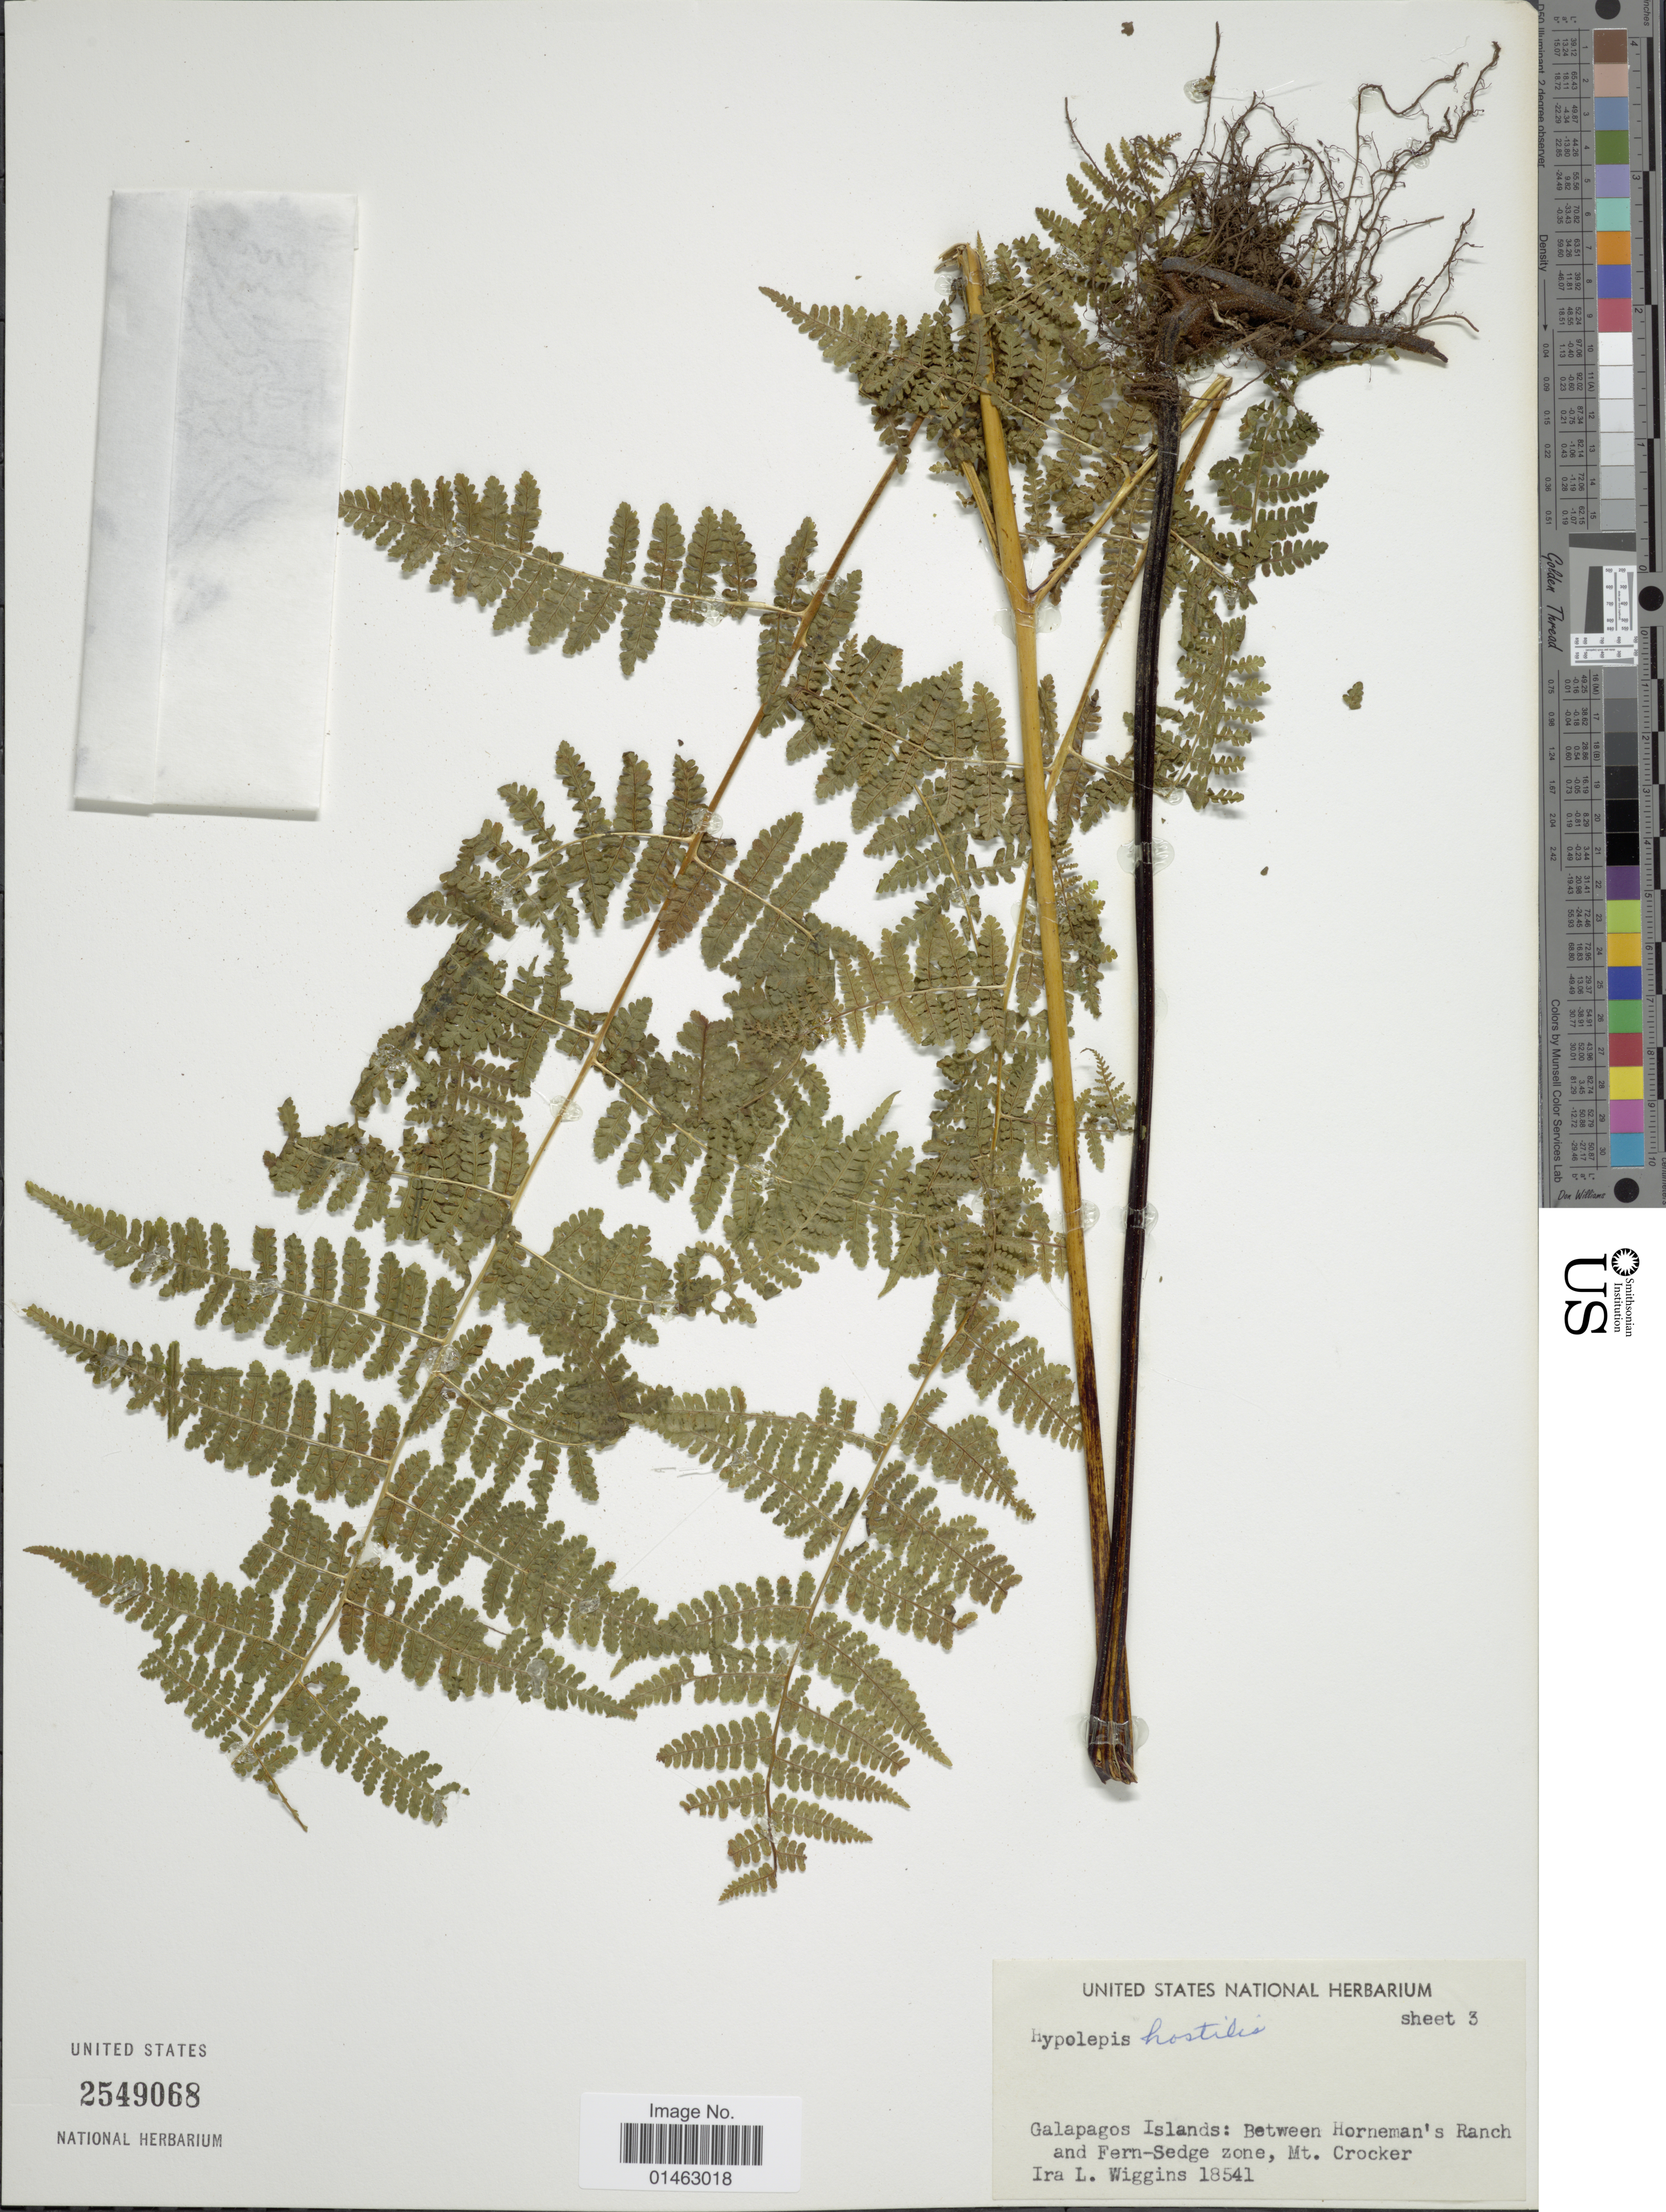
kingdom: Plantae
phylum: Tracheophyta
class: Polypodiopsida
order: Polypodiales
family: Dennstaedtiaceae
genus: Hypolepis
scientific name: Hypolepis hostilis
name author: (Kunze) C. Presl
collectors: I. L. Wiggins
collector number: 18541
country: Ecuador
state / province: Colón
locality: Galapagos Islands: between Horneman's Ranch and Fern-Sedge zone, Mt Crocker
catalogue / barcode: US 2549068